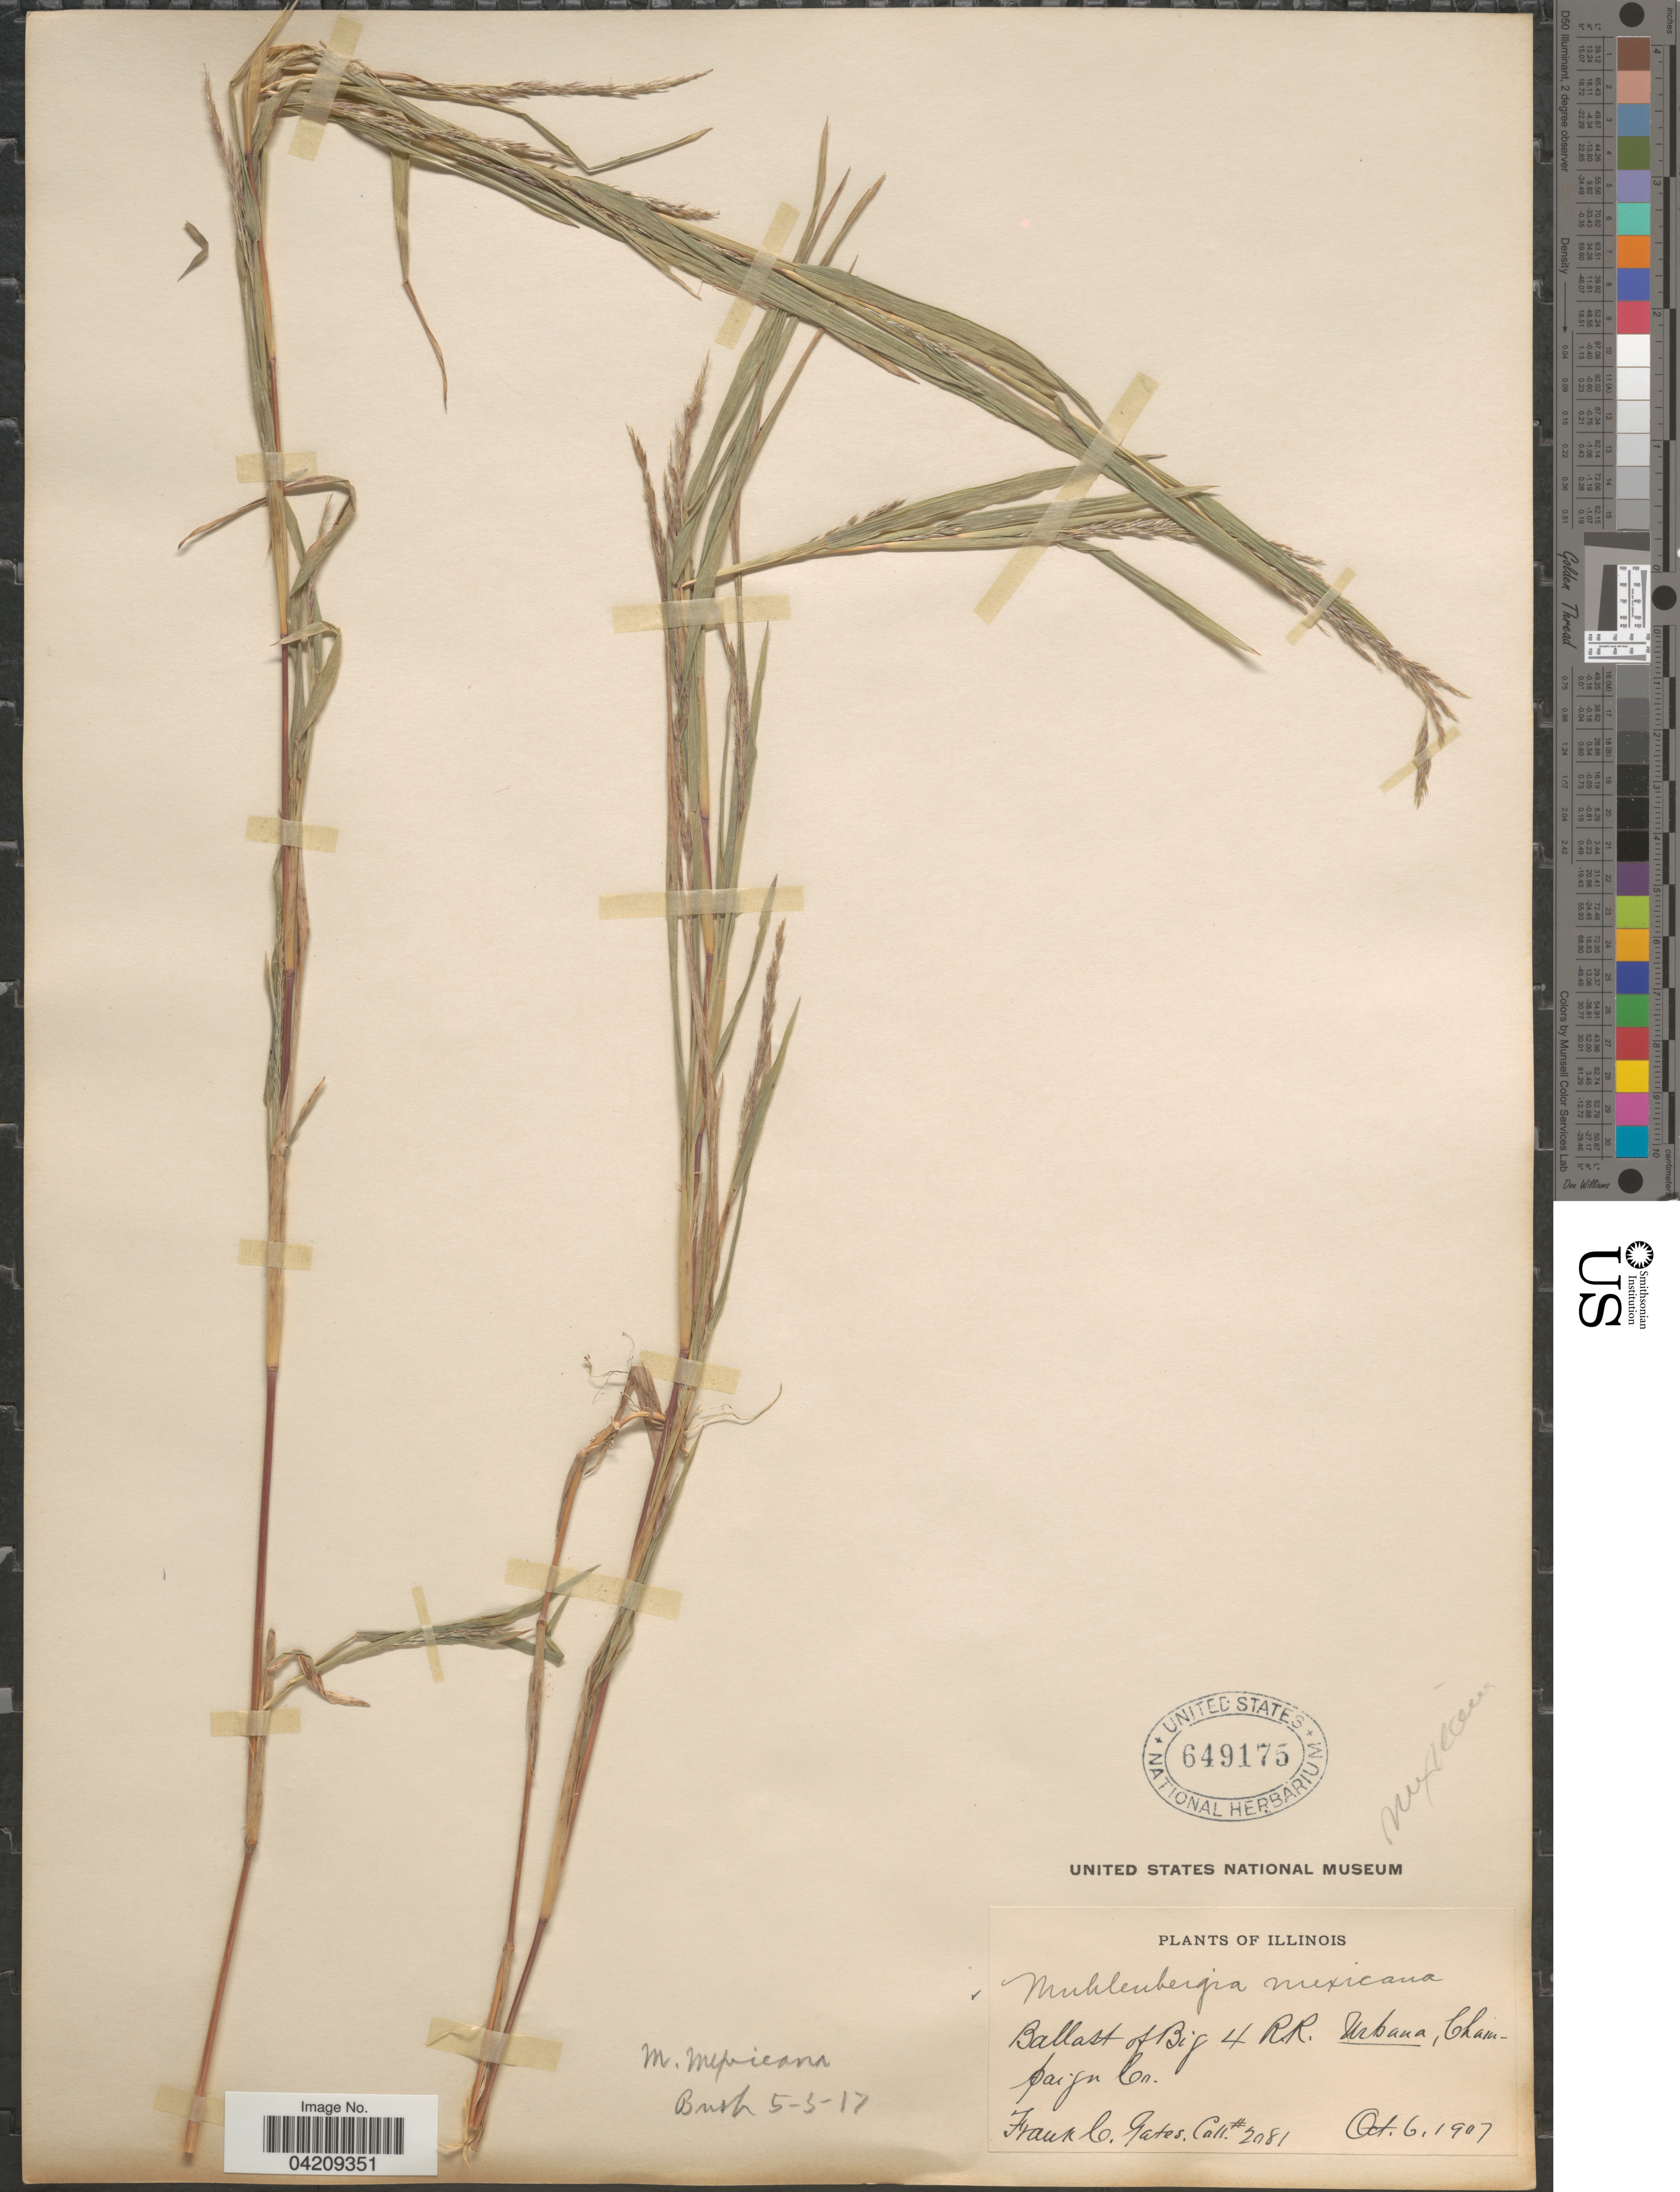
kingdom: Plantae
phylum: Tracheophyta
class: Liliopsida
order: Poales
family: Poaceae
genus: Muhlenbergia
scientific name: Muhlenbergia frondosa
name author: (Poir.) Fernald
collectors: F. C. Gates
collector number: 2081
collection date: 1907-10-06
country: United States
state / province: Illinois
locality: Ballast of Big 4 R.R. Urbana, Champaign Co.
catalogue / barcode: US 649175